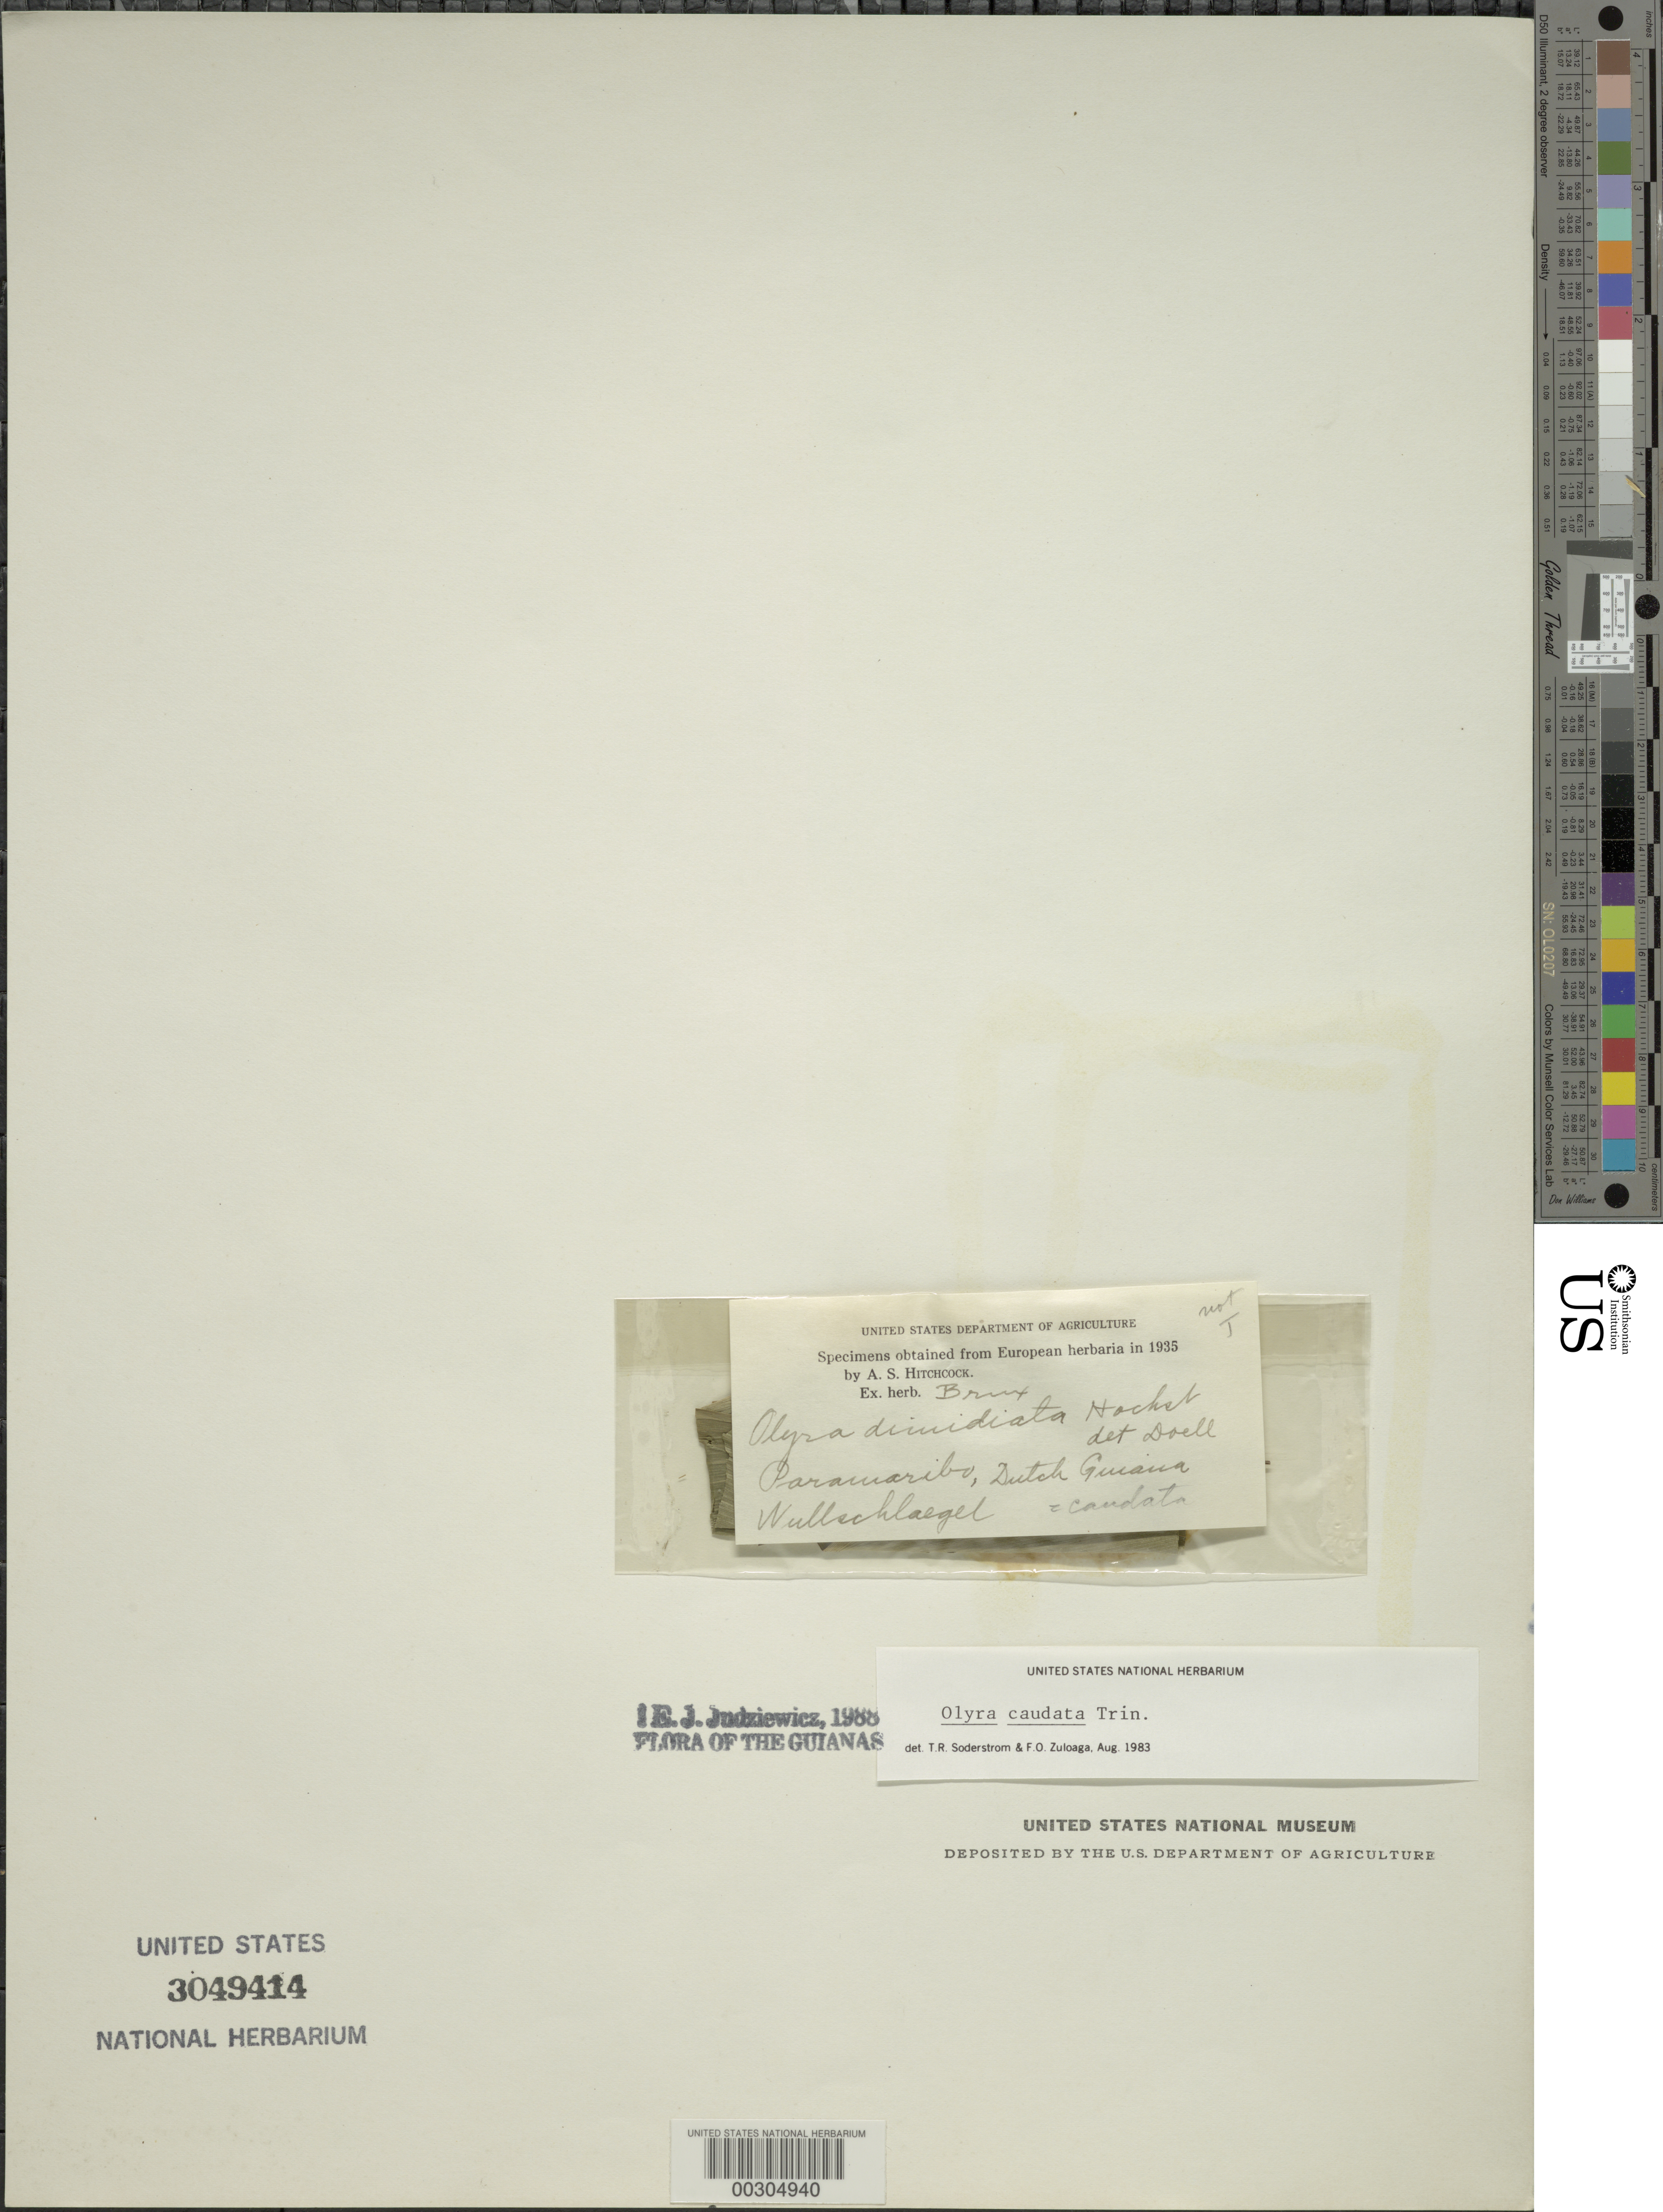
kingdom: Plantae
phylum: Tracheophyta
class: Liliopsida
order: Poales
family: Poaceae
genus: Olyra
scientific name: Olyra caudata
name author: Trin.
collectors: H. R. Wullschlaegel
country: Suriname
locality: Paramaribo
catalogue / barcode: US 3049414